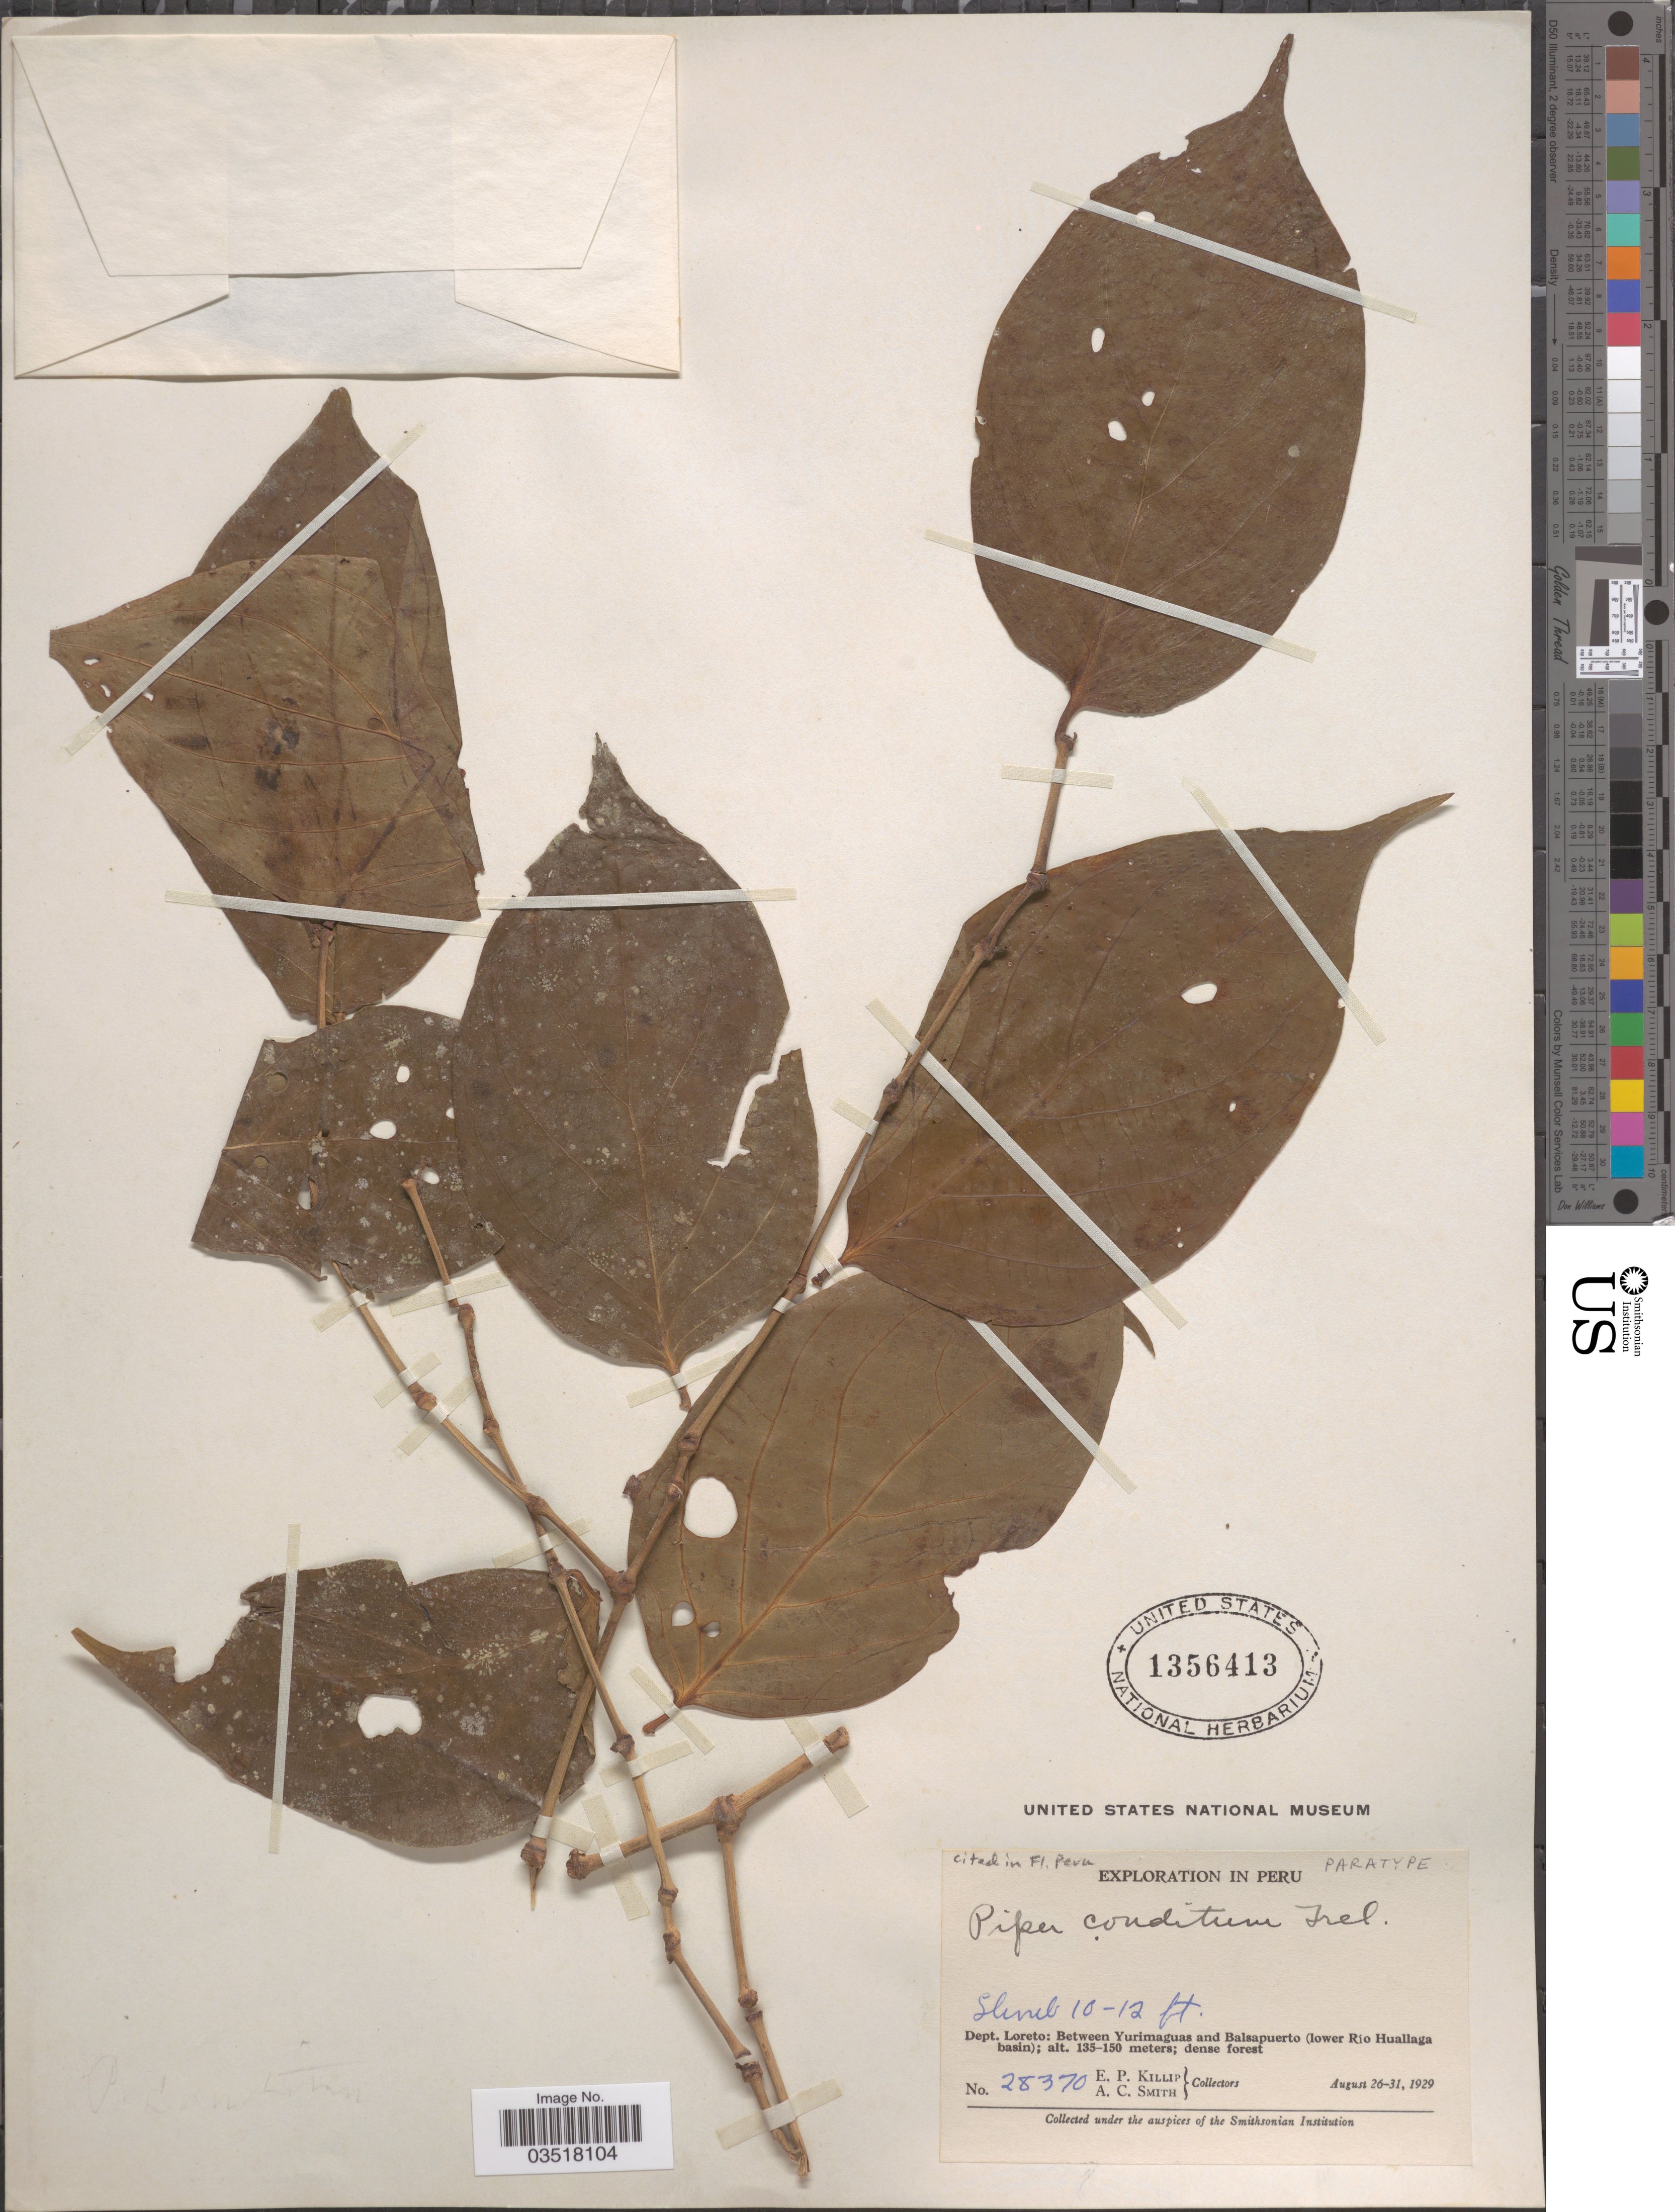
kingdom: Plantae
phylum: Tracheophyta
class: Magnoliopsida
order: Piperales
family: Piperaceae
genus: Piper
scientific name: Piper conditum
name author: Trel. in J.F. Macbr.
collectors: E. P. Killip & A. C. Smith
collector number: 28370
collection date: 1929-08-26/1929-08-31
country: Peru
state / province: Loreto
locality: Dept. Loreto: Between Yurimaguas and Balsapuerto (lower Río Huallaga basin).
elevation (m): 135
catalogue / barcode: US 1356413